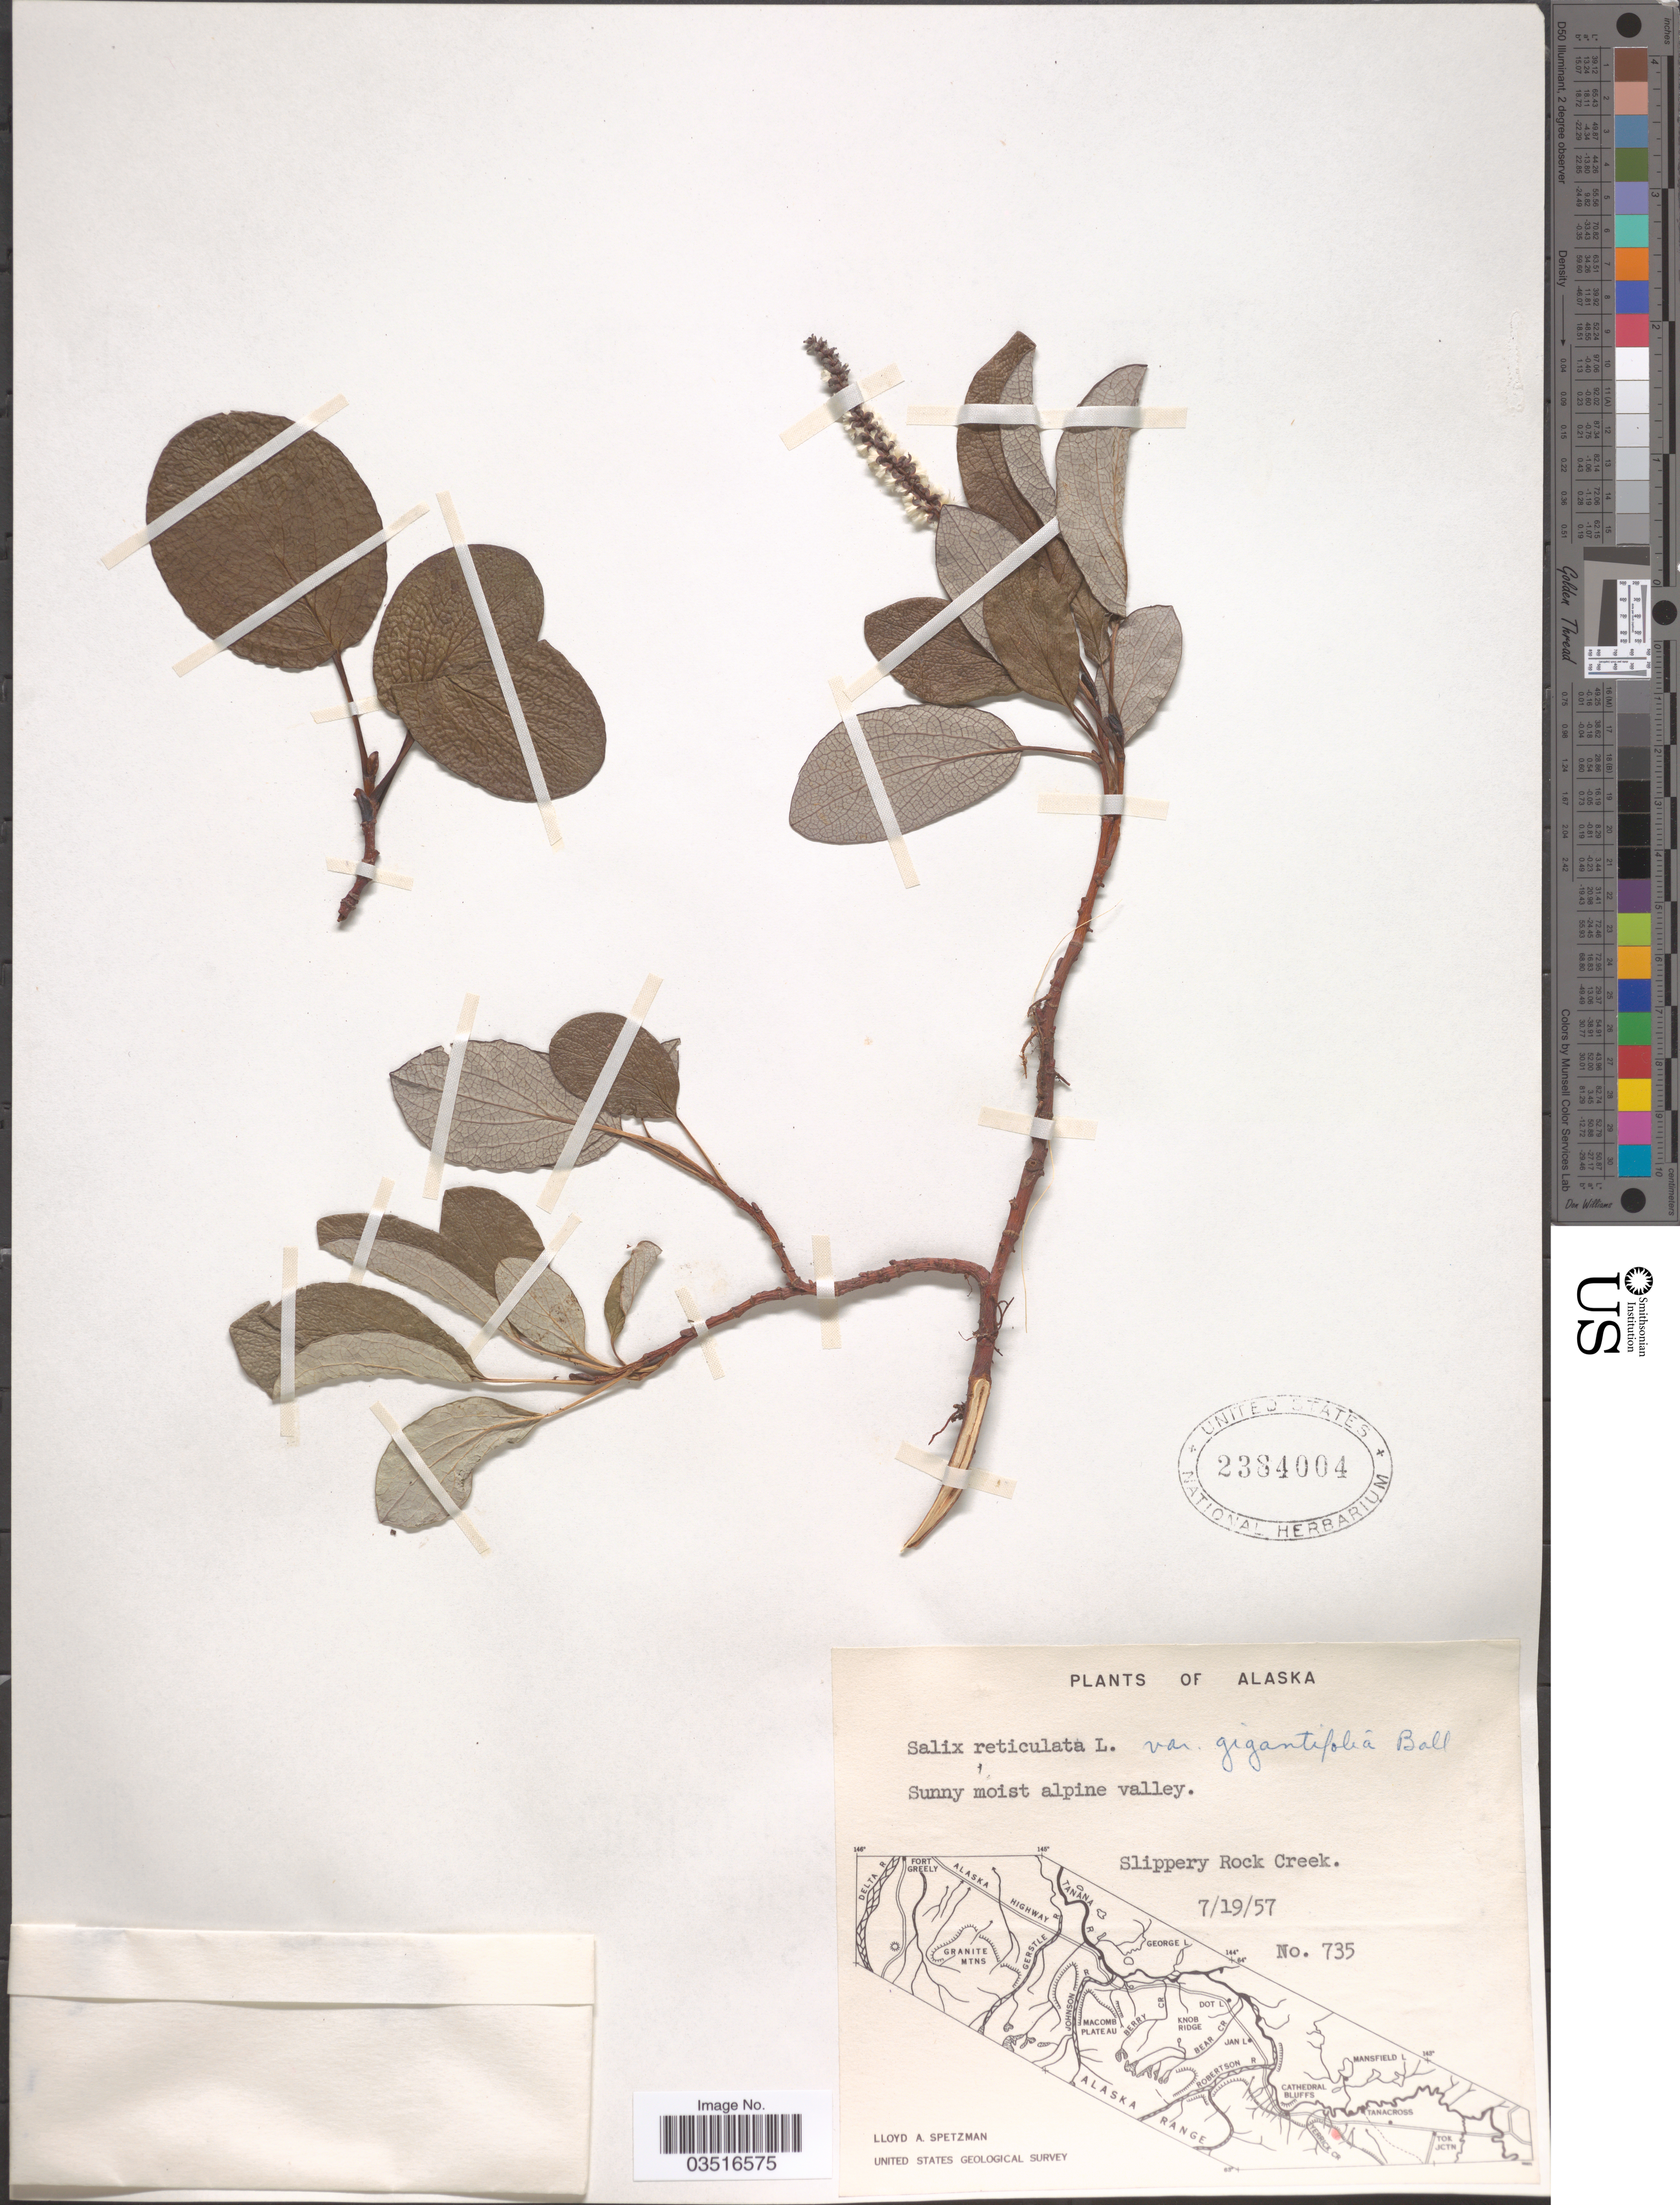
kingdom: Plantae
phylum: Tracheophyta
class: Magnoliopsida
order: Malpighiales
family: Salicaceae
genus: Salix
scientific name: Salix reticulata var. gigantifolia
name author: C.R. Ball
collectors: L. Spetzman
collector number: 735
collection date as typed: Transcribed d/m/y: 19/7/57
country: United States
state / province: Alaska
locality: Slippery Rock Creek.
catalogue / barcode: US 2384004